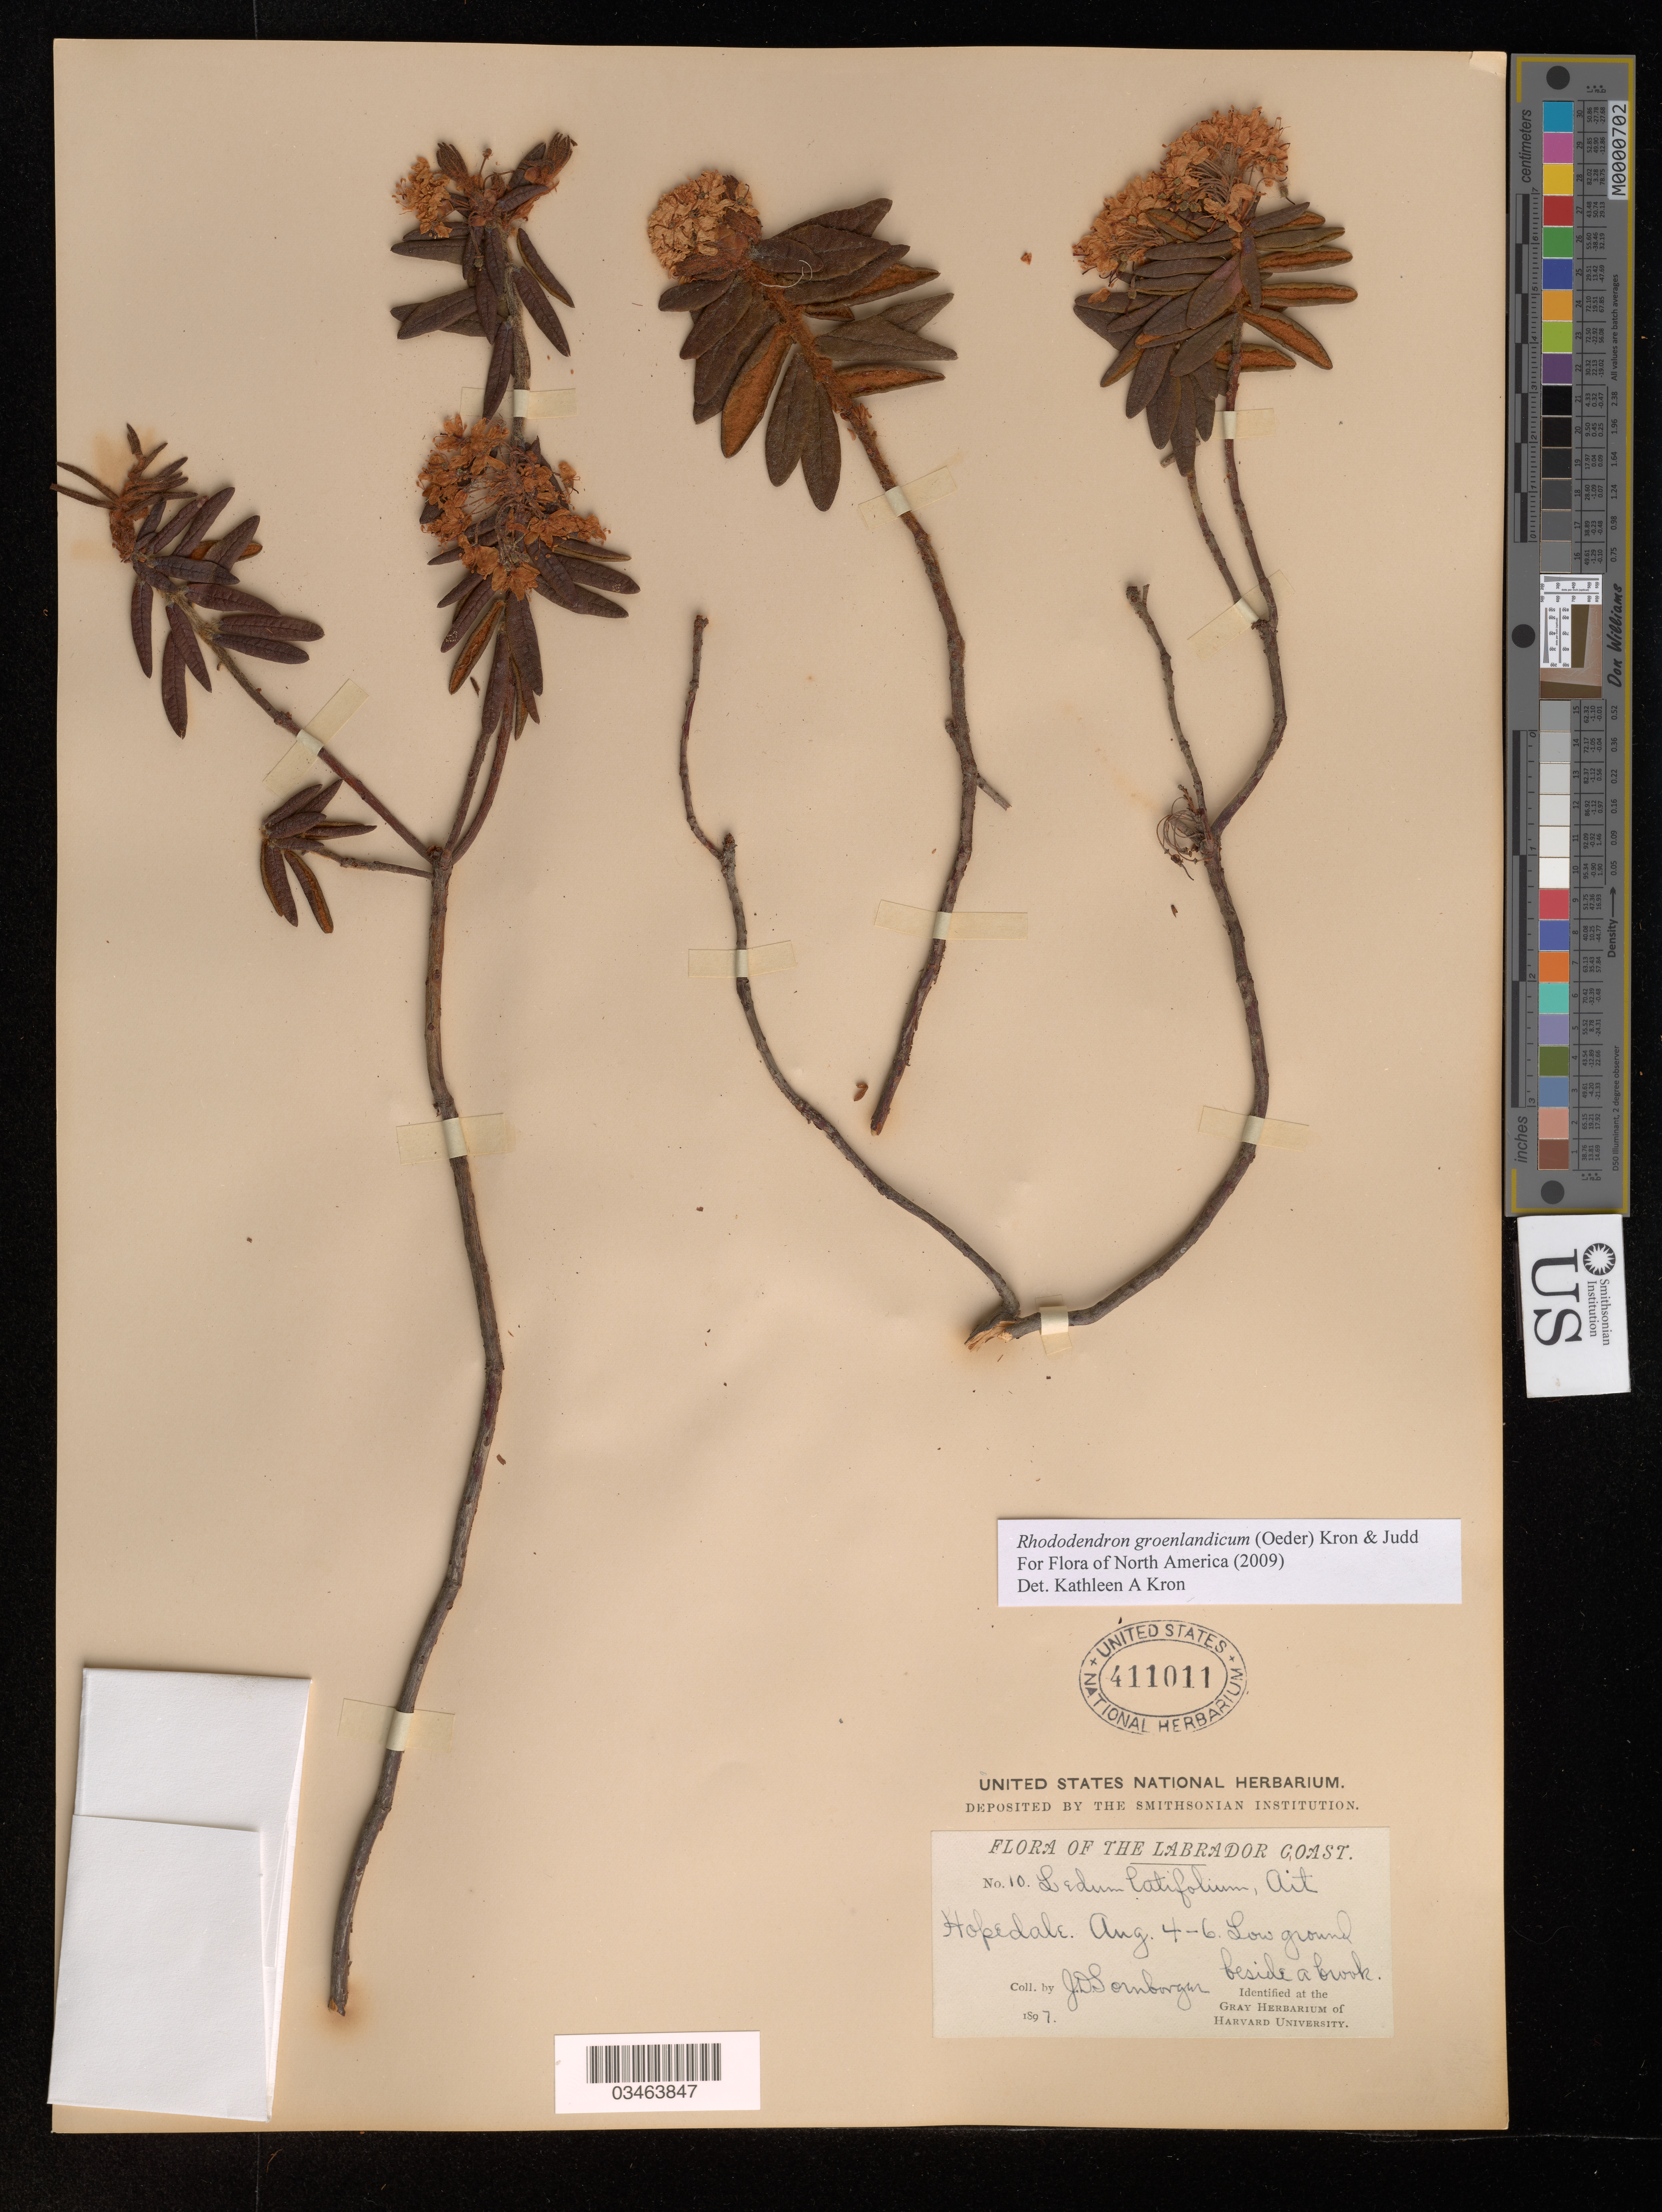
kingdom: Plantae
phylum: Tracheophyta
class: Magnoliopsida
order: Ericales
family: Ericaceae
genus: Rhododendron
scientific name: Rhododendron groenlandicum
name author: (Oeder) Kron & Judd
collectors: J. Sornborger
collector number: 10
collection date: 1897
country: Canada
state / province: Newfoundland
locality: Labrador Coast. Hopedale.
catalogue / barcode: US 411011